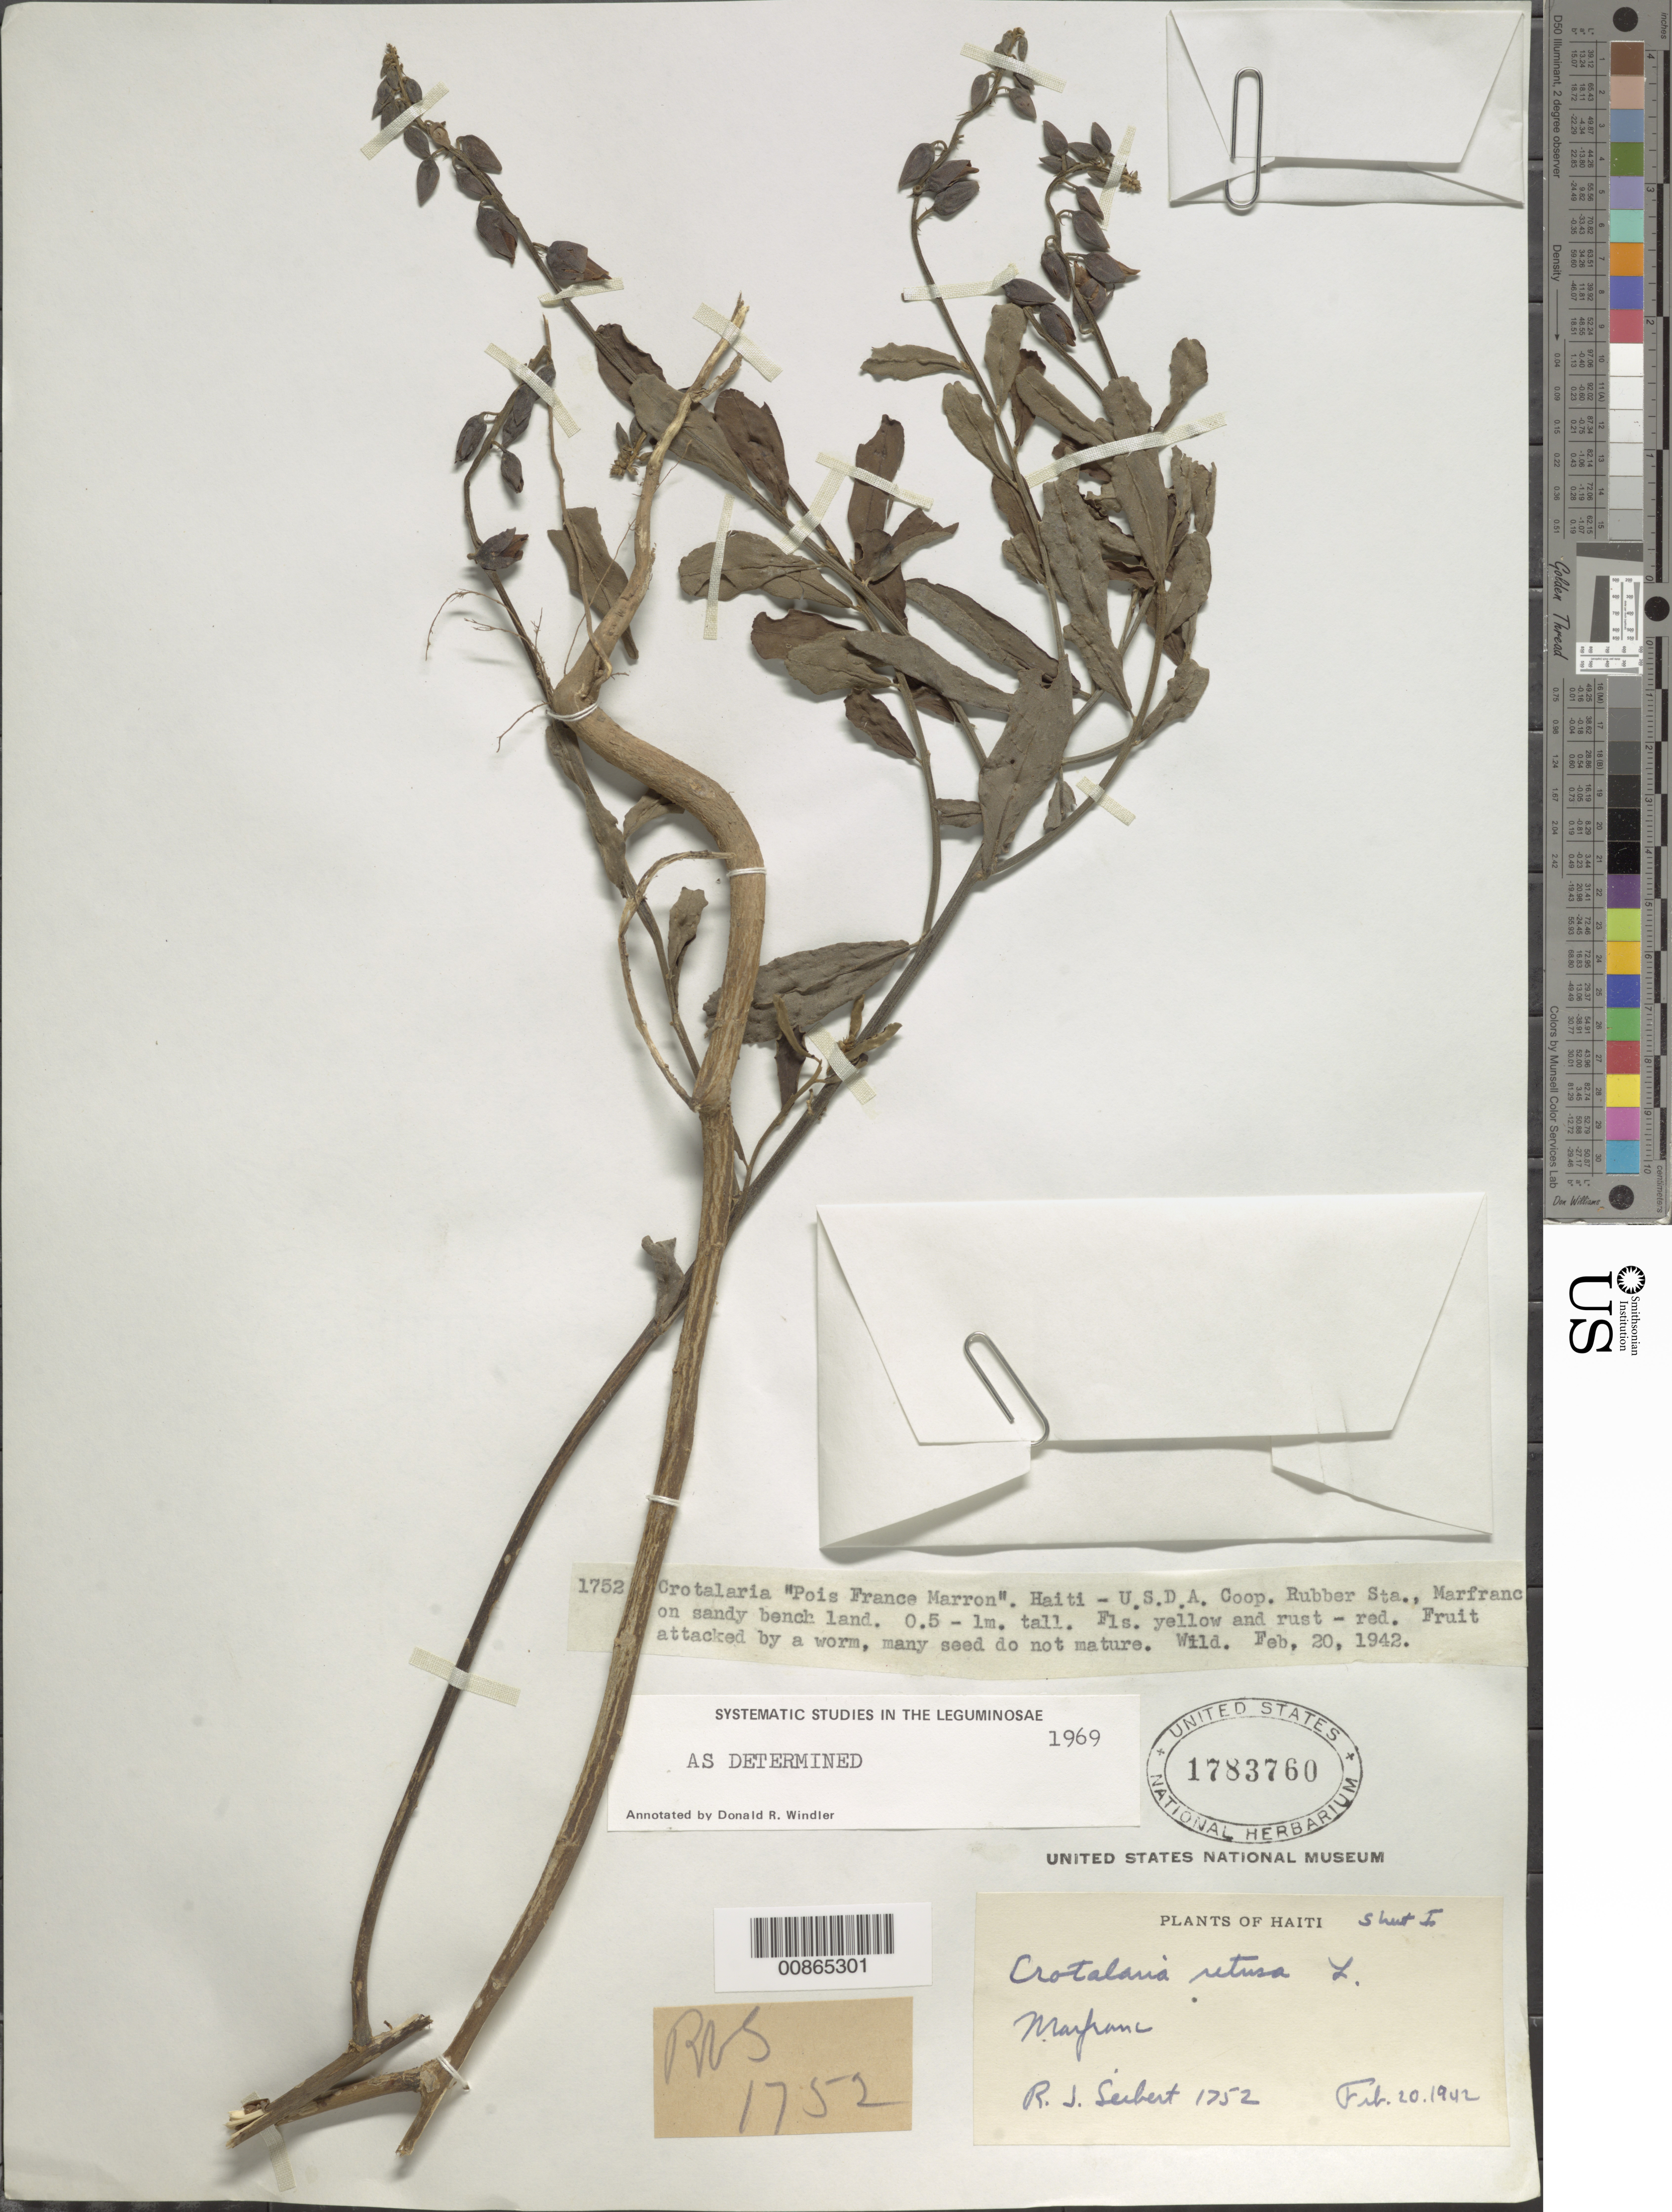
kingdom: Plantae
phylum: Tracheophyta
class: Magnoliopsida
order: Fabales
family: Fabaceae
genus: Crotalaria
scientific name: Crotalaria retusa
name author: L.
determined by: Windler, D. R.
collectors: R. J. Seibert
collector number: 1752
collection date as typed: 20 Feb 1942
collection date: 1942-02-20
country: Haiti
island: Hispaniola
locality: U.S.D.A. Rubber Sta., Marfranc.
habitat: On sandy bench land.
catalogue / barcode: US 1783760